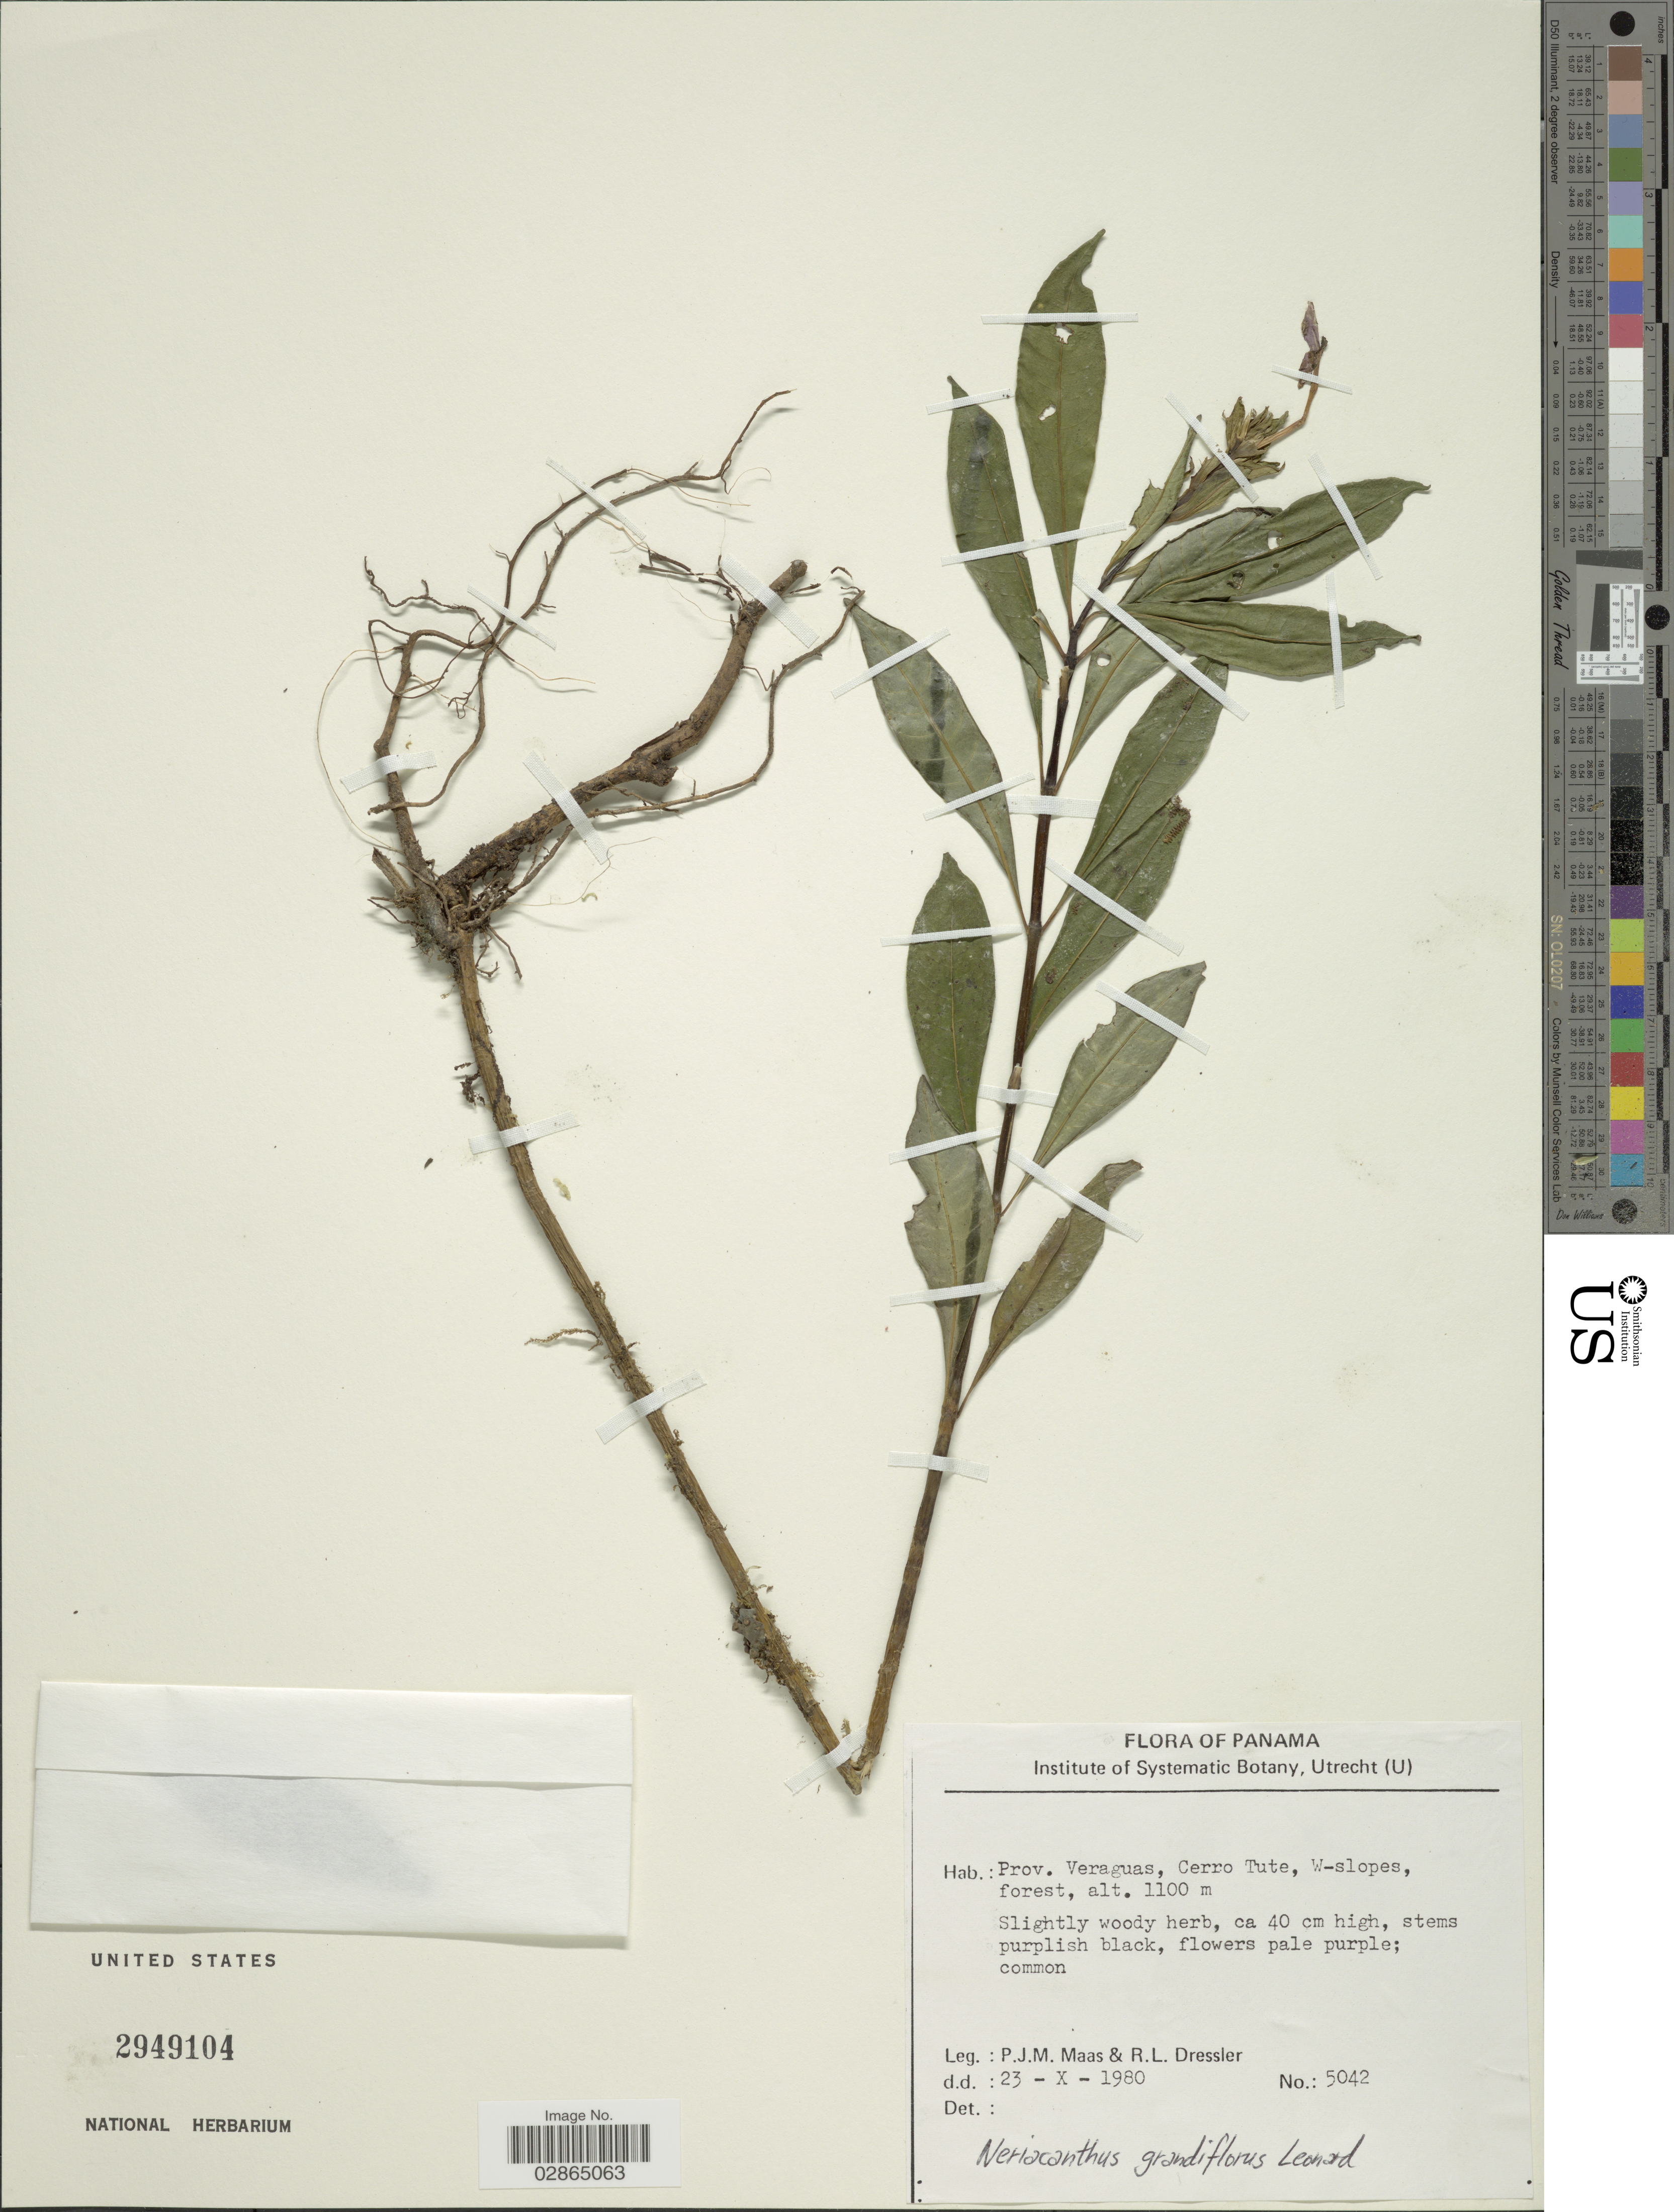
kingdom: Plantae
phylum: Tracheophyta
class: Magnoliopsida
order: Lamiales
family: Acanthaceae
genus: Neriacanthus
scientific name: Neriacanthus grandiflorus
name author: Leonard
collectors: P. Maas & R. Dressler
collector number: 5042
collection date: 1980-10-23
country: Panama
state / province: Veraguas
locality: Cerro Tute, W-slopes.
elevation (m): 1100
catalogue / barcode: US 2949104